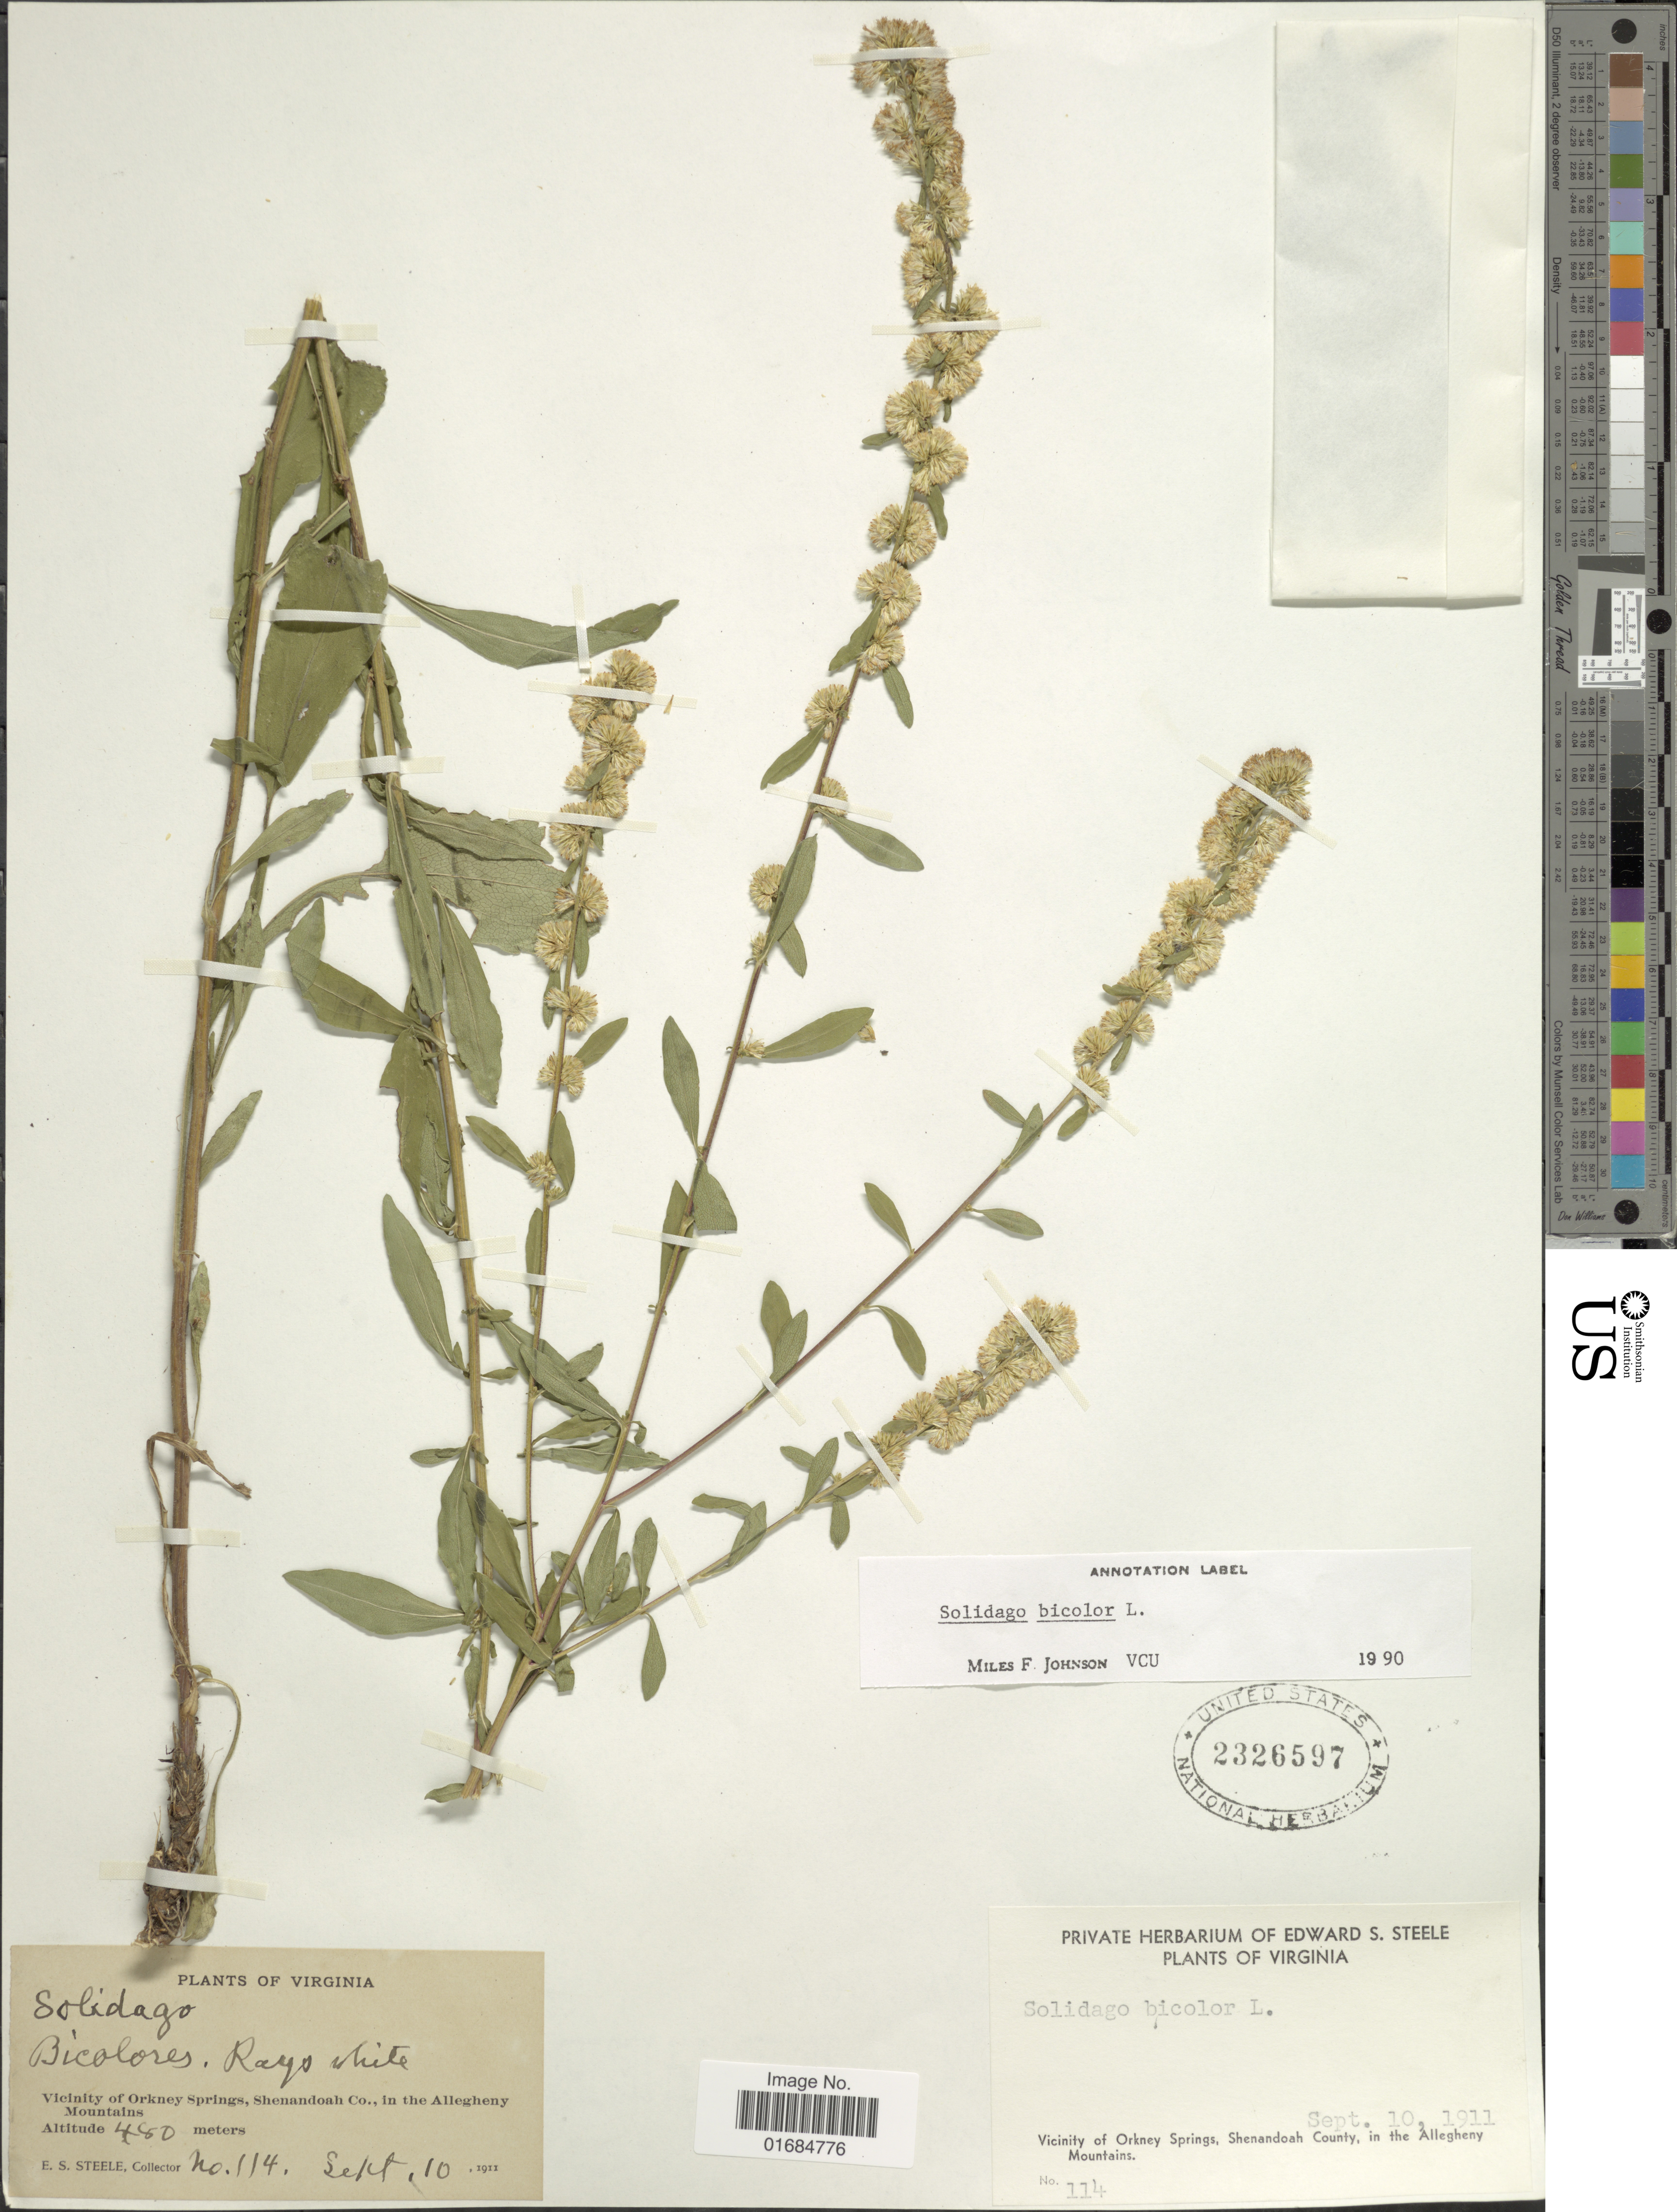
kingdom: Plantae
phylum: Tracheophyta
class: Magnoliopsida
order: Asterales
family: Asteraceae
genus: Solidago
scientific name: Solidago bicolor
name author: L.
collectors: E. Steele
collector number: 114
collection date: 1911-09-10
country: United States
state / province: Virginia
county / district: Shenandoah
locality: Vicinity of Orkney Springs, Shenandoah Co., in the Allegheny Mountains.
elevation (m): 480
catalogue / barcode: US 2326597